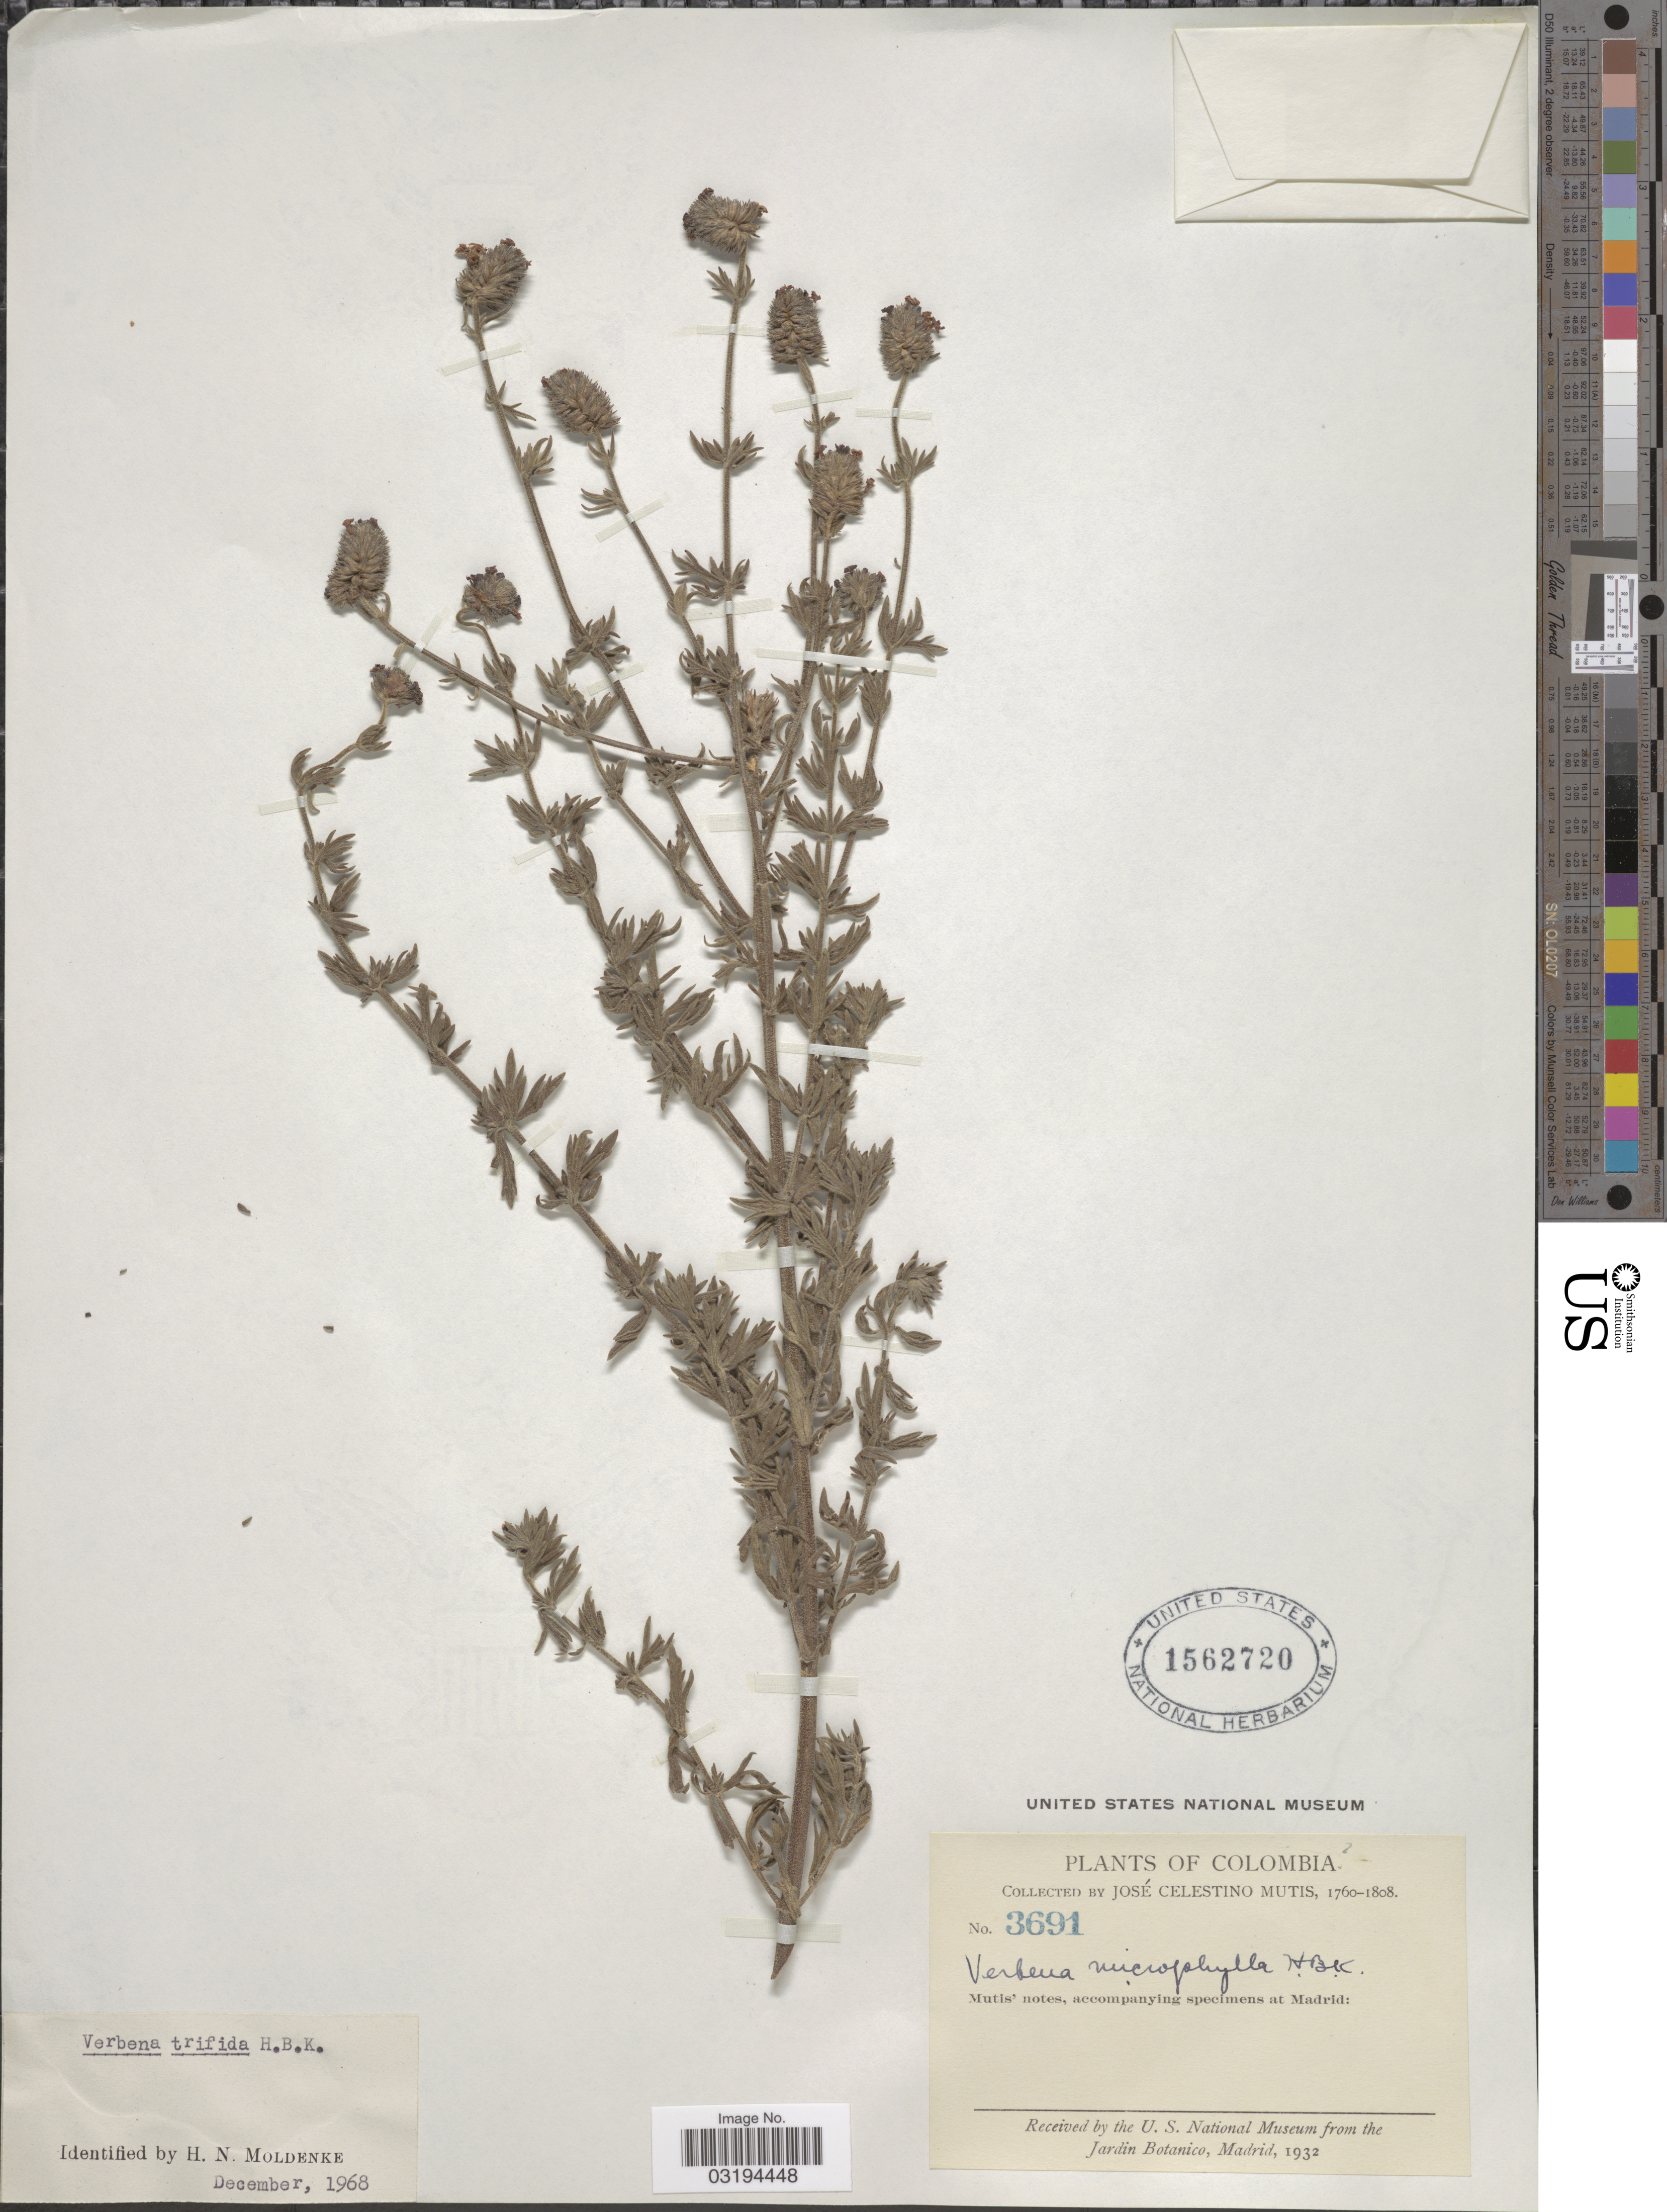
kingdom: Plantae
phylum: Tracheophyta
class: Magnoliopsida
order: Lamiales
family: Verbenaceae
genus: Verbena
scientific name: Verbena trifida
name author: Kunth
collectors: J. C. B. Mutis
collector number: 3691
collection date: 1760/1808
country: Colombia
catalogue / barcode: US 1562720